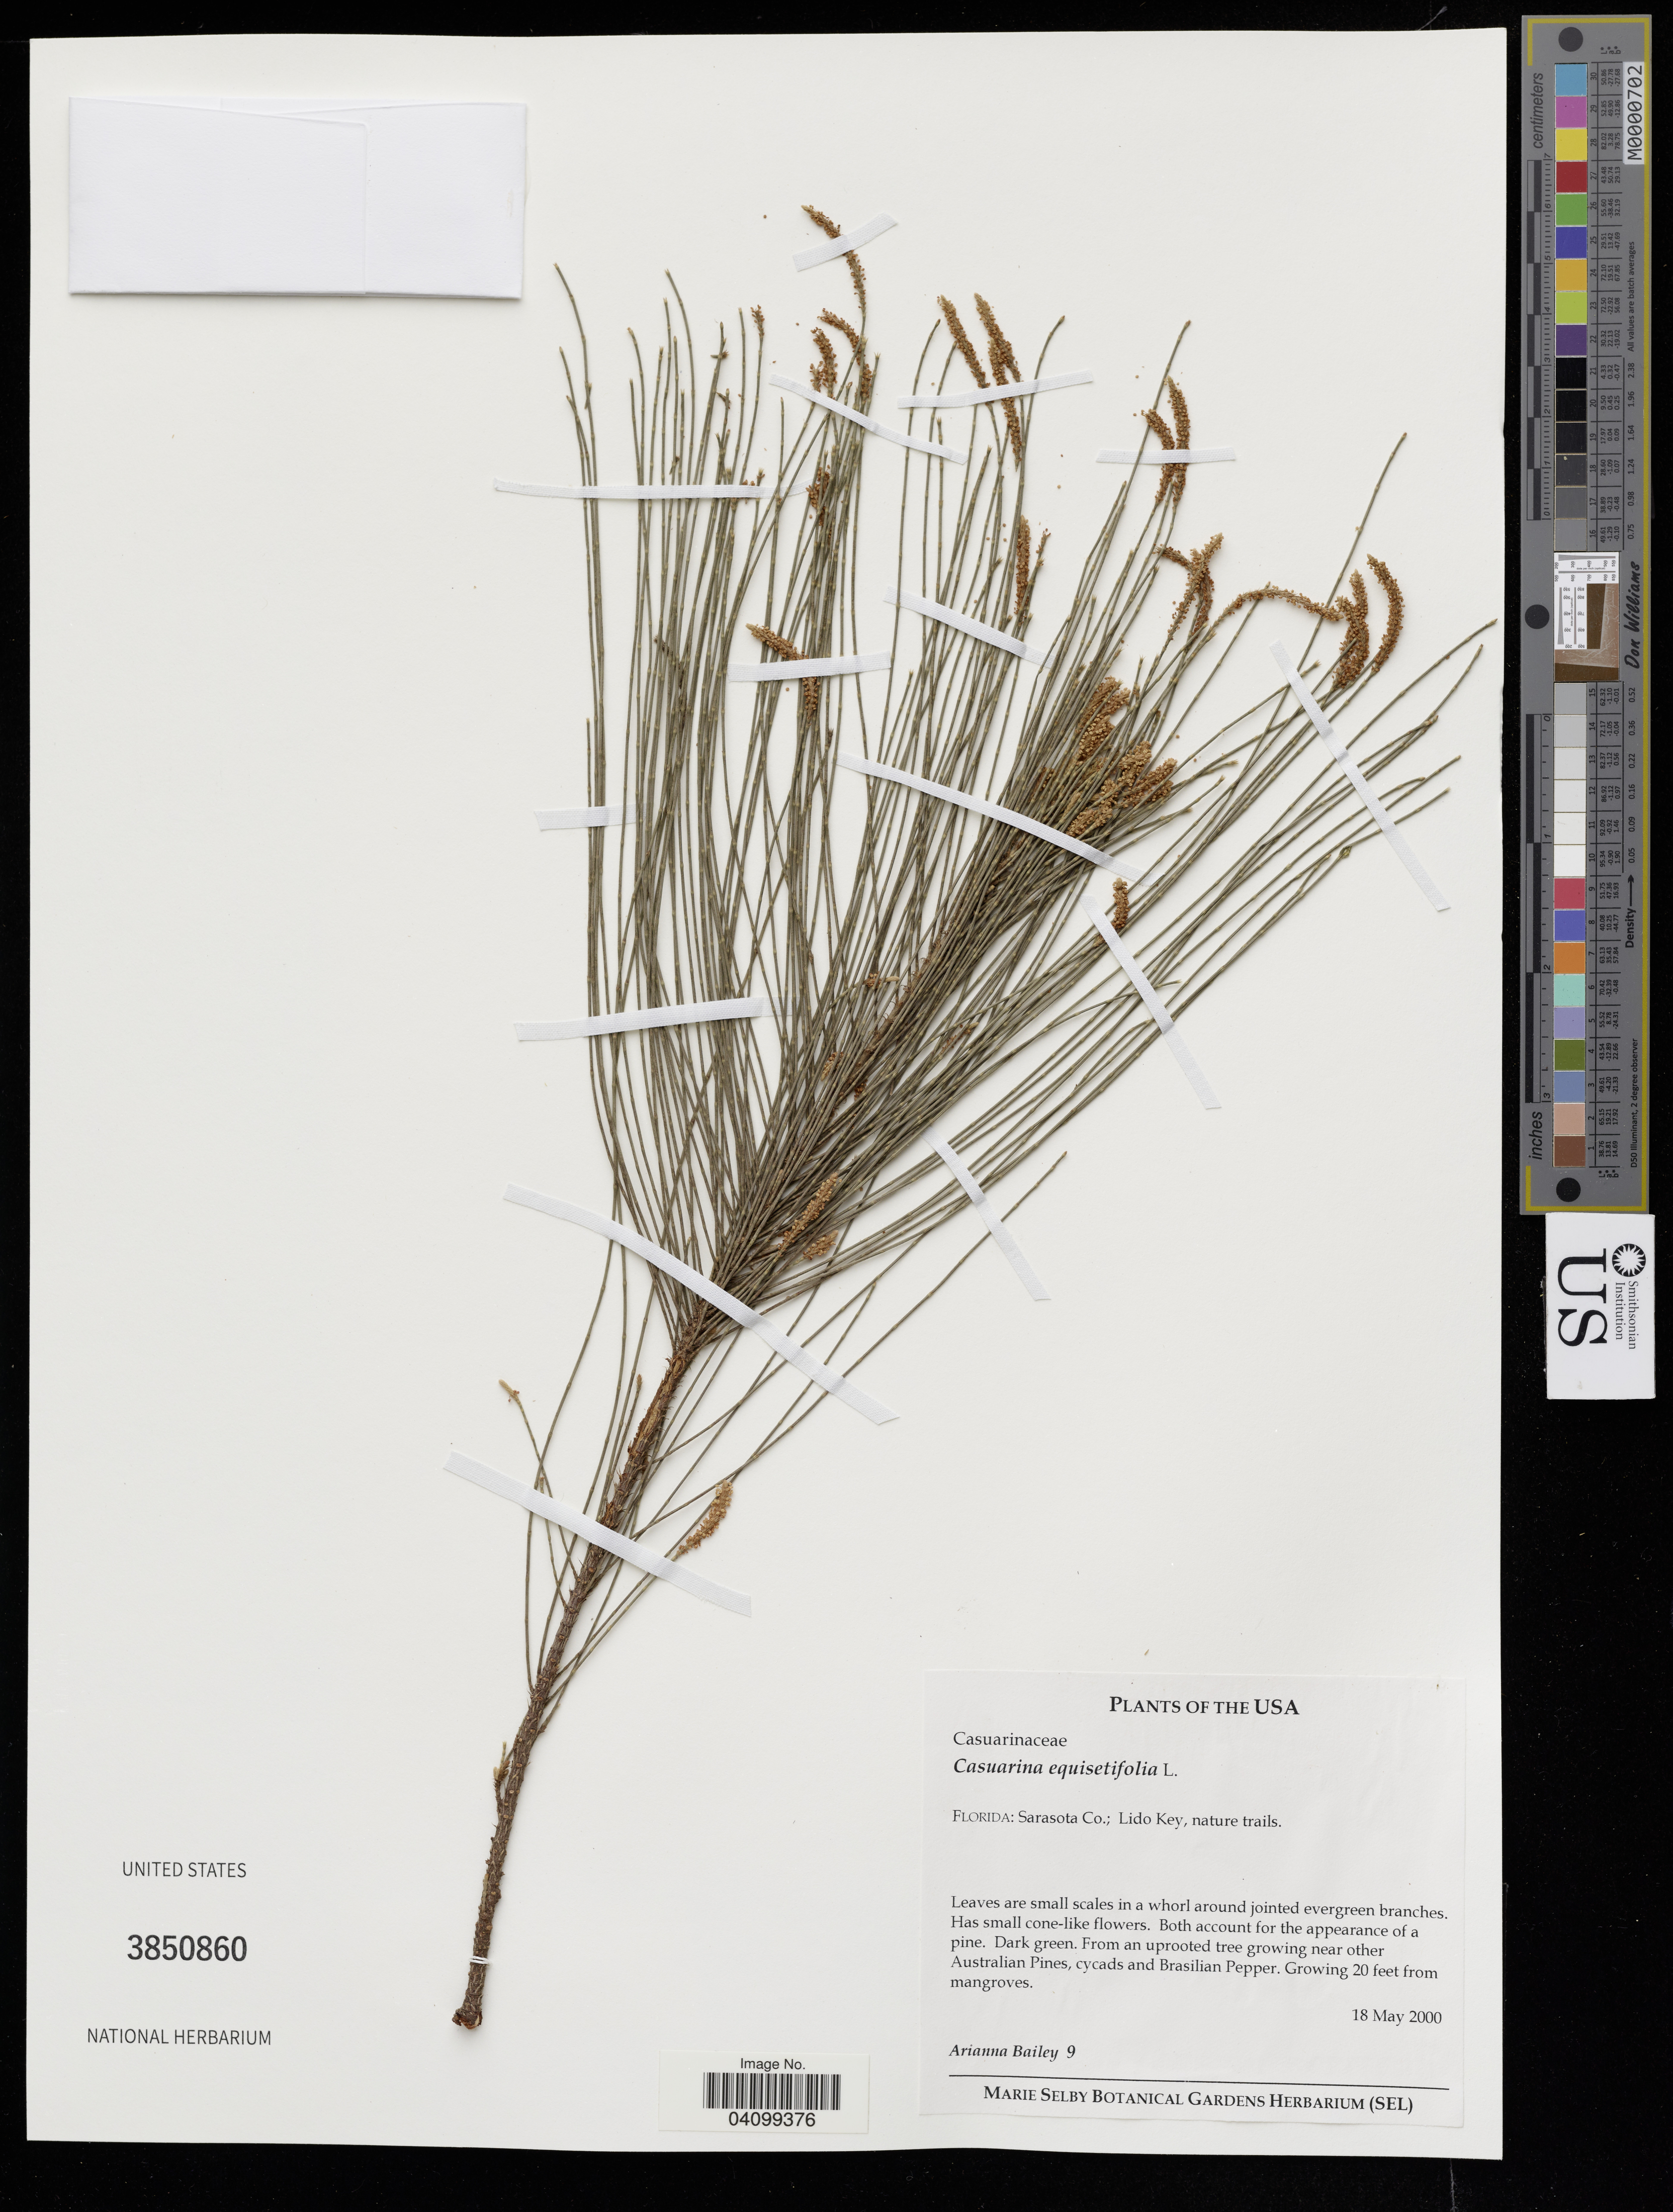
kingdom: Plantae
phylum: Tracheophyta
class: Magnoliopsida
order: Fagales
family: Casuarinaceae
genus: Casuarina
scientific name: Casuarina equisetifolia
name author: L.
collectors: A. Bailey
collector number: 9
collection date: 2000-05-18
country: United States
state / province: Florida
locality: Sarasota Co.; Lido Key, nature trails.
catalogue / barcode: US 3850860